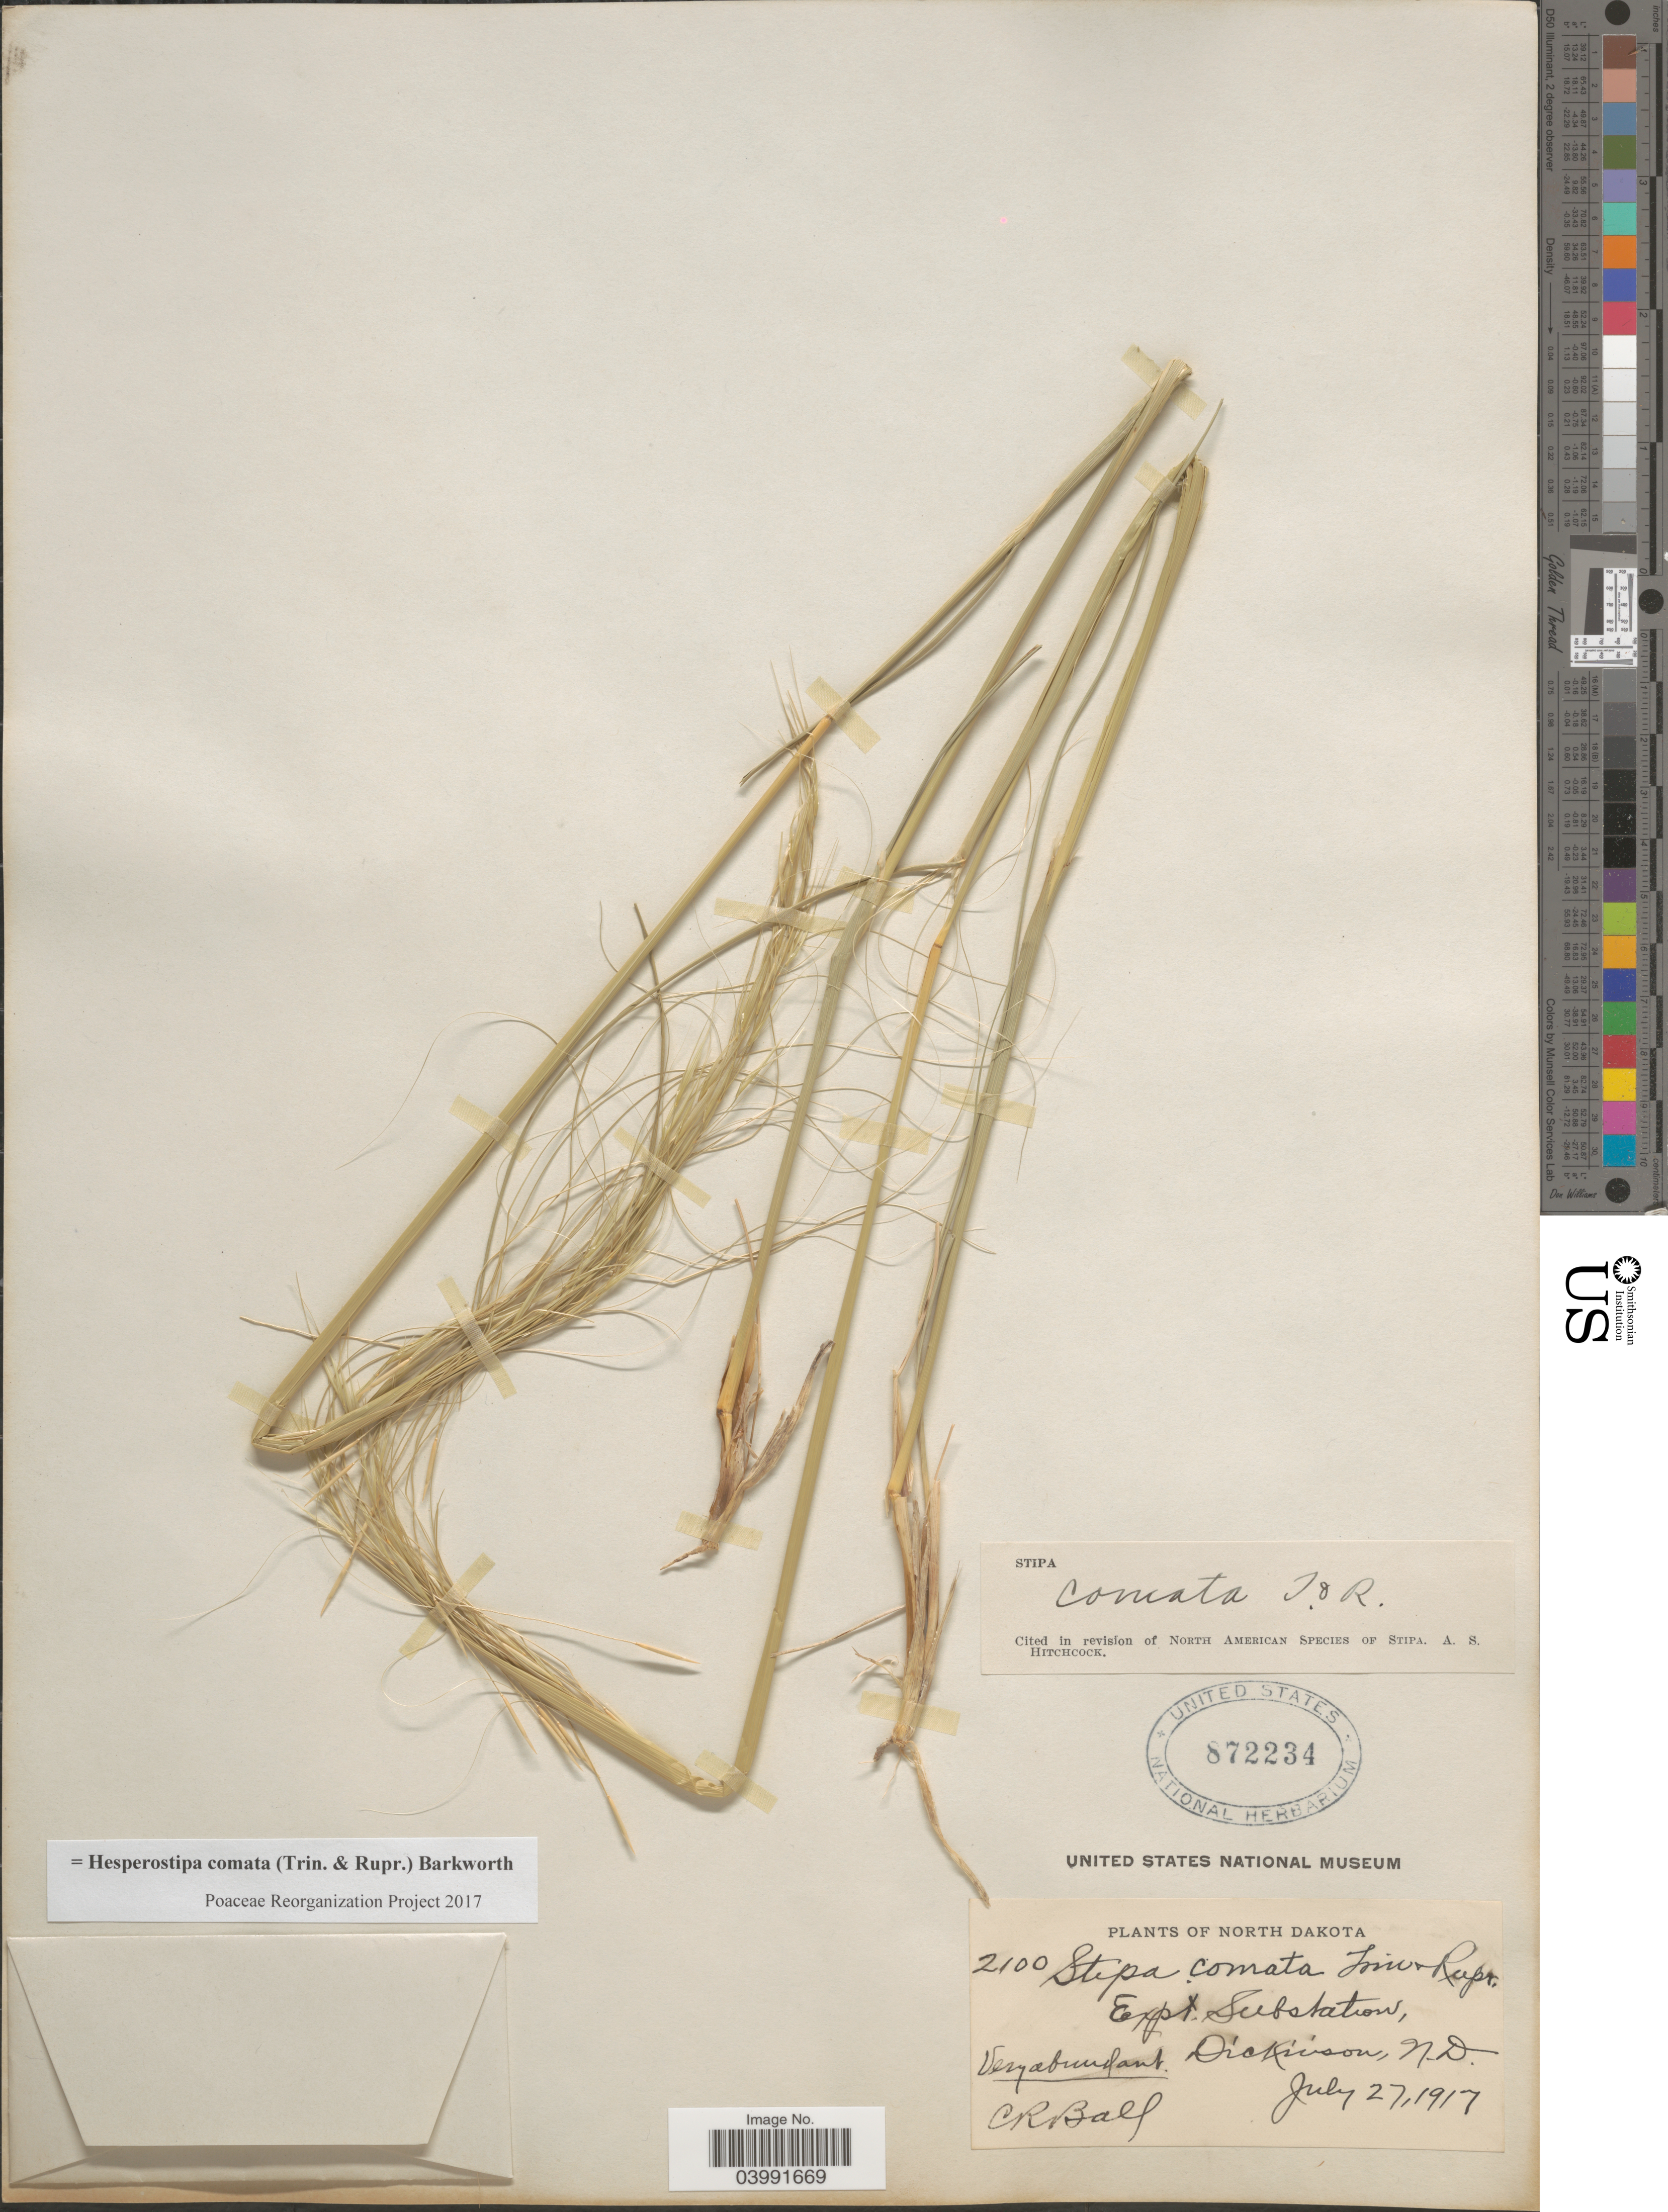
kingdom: Plantae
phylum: Tracheophyta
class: Liliopsida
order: Poales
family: Poaceae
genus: Hesperostipa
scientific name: Hesperostipa comata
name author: (Trin. & Rupr.) Barkworth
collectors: C. R. Ball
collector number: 2100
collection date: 1917-07-27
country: United States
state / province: North Dakota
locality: Expt. Substation, Dickinson.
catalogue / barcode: US 872234